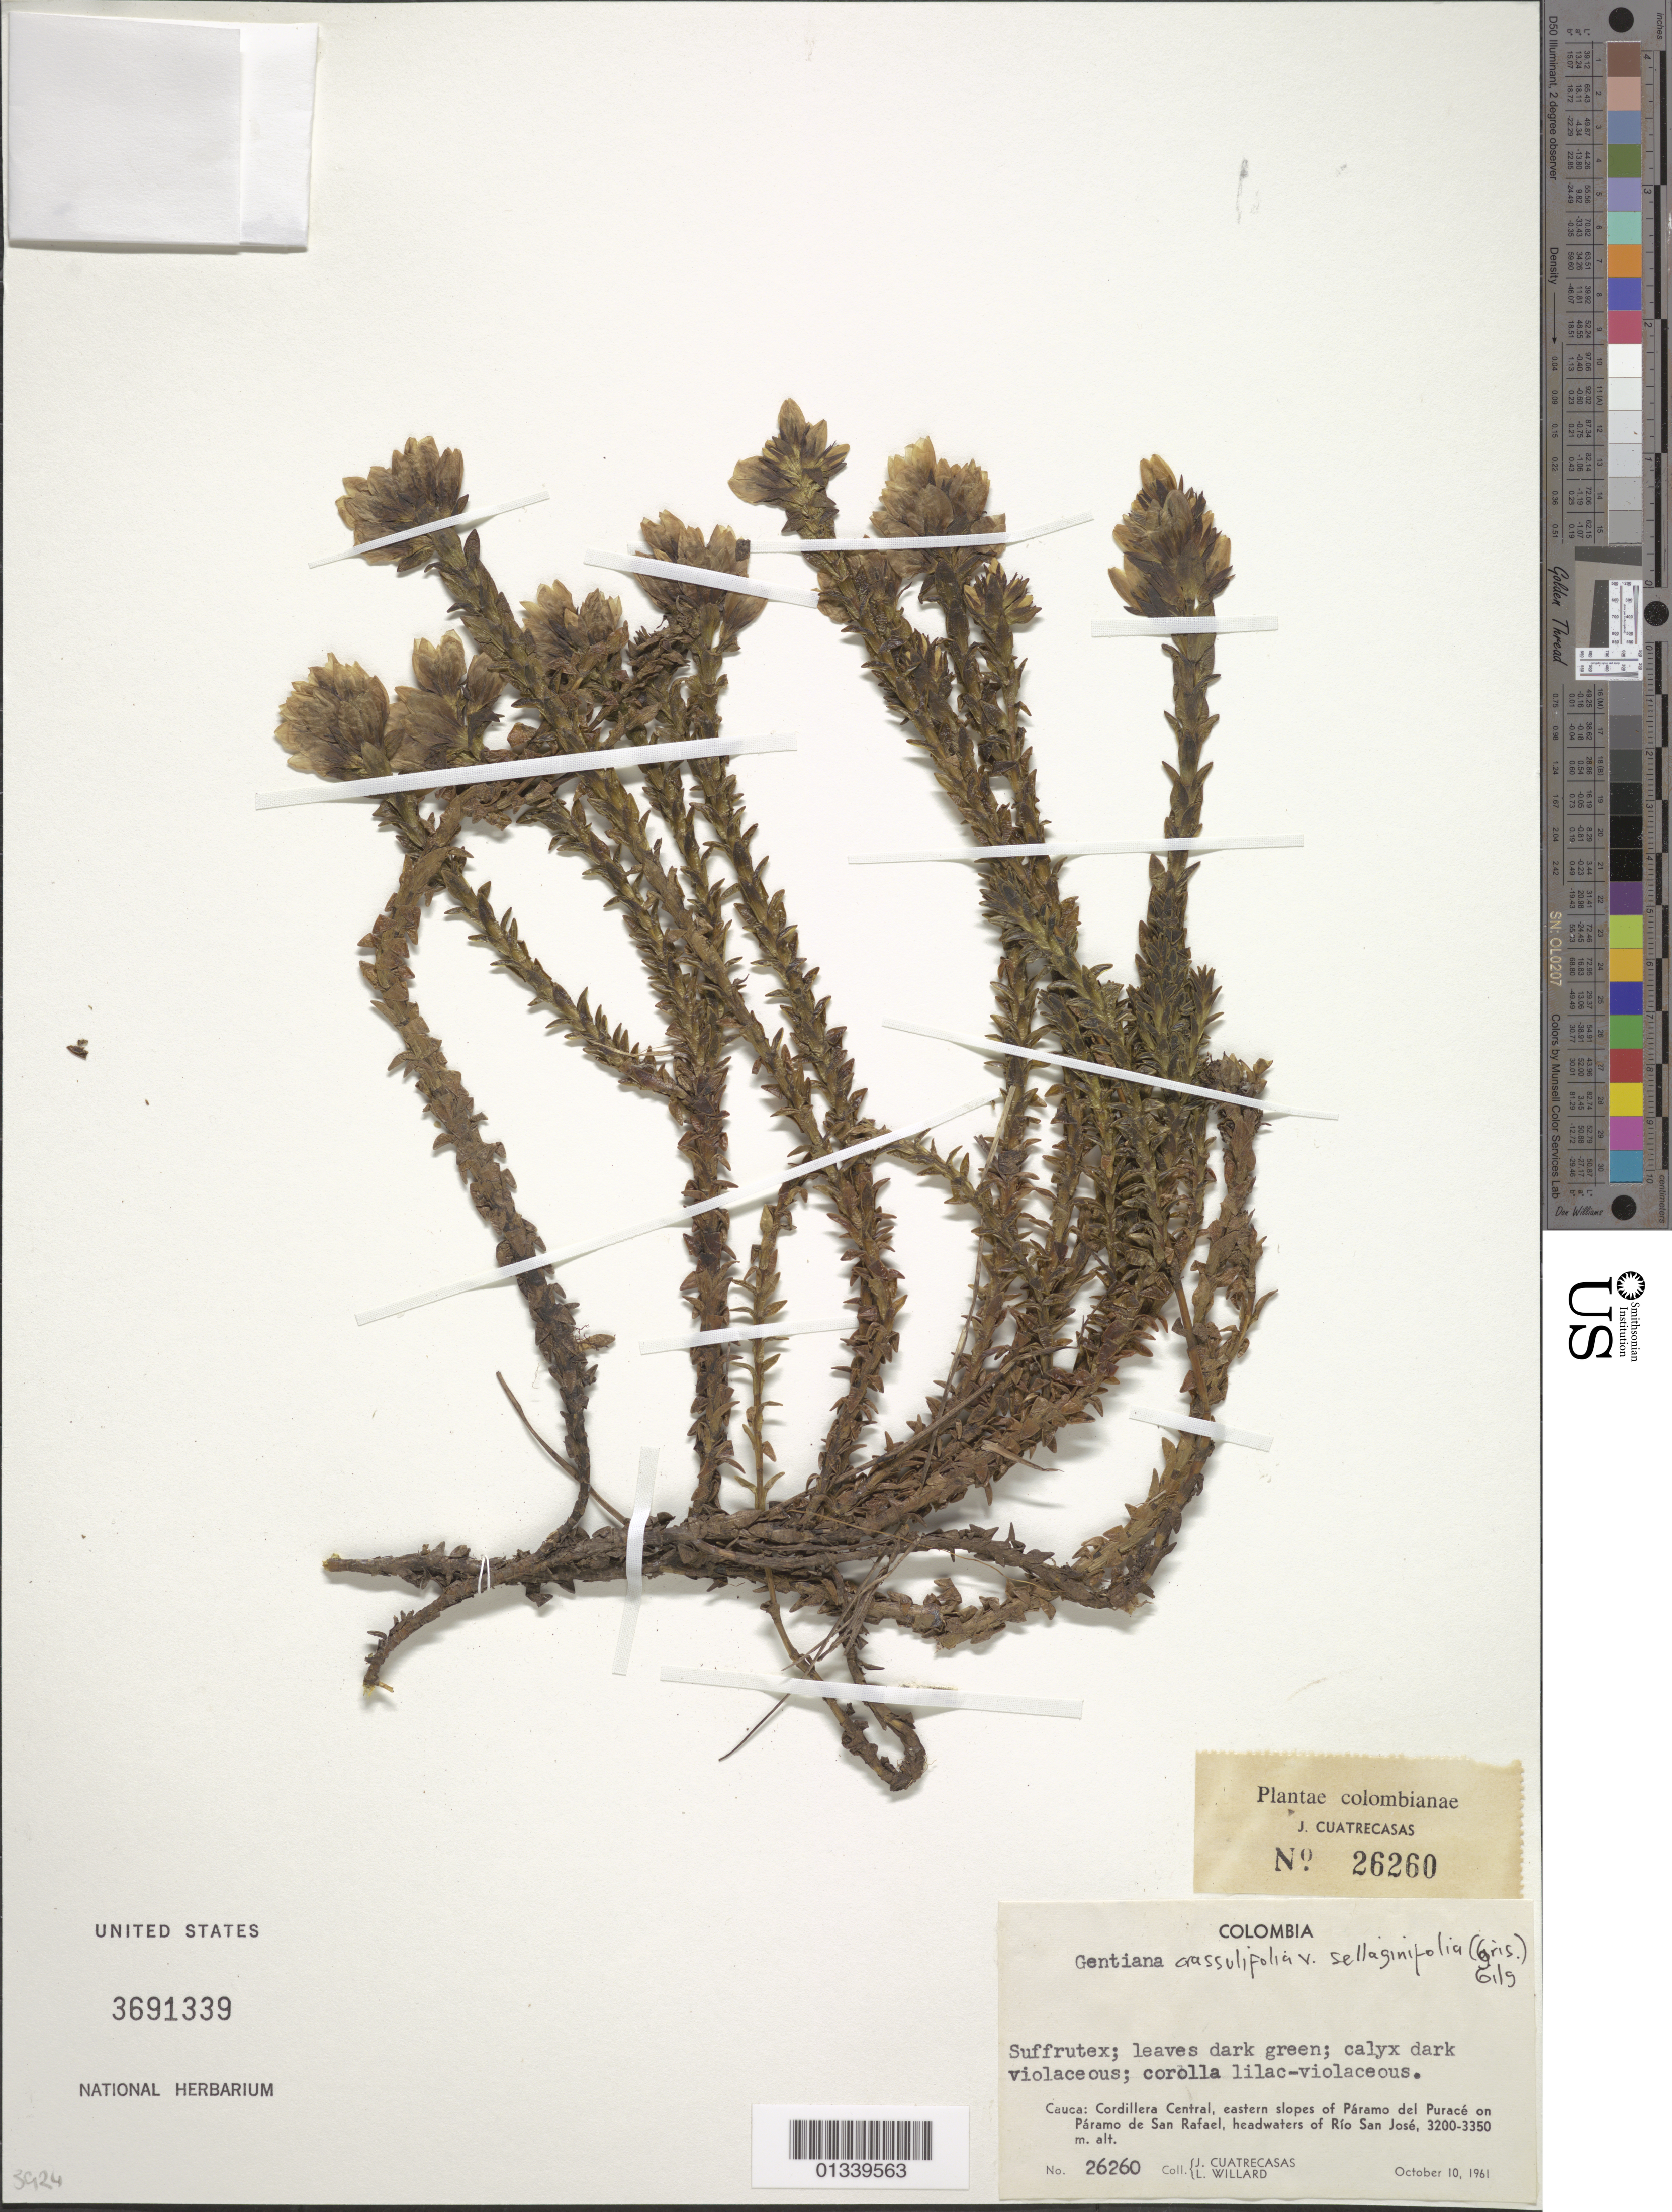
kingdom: Plantae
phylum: Tracheophyta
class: Magnoliopsida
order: Gentianales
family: Gentianaceae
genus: Gentiana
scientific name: Gentiana crassulifolia var. selaginifolia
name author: Gilg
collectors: J. Cuatrecasas & L. Willard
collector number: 26260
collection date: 1961-10-10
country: Colombia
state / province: Cauca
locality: Cordillera Central, eastern slopes of Paramo del Purace on Paramo de San Rafael, headwaters of Rio San Jose.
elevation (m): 3200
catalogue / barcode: US 3691339